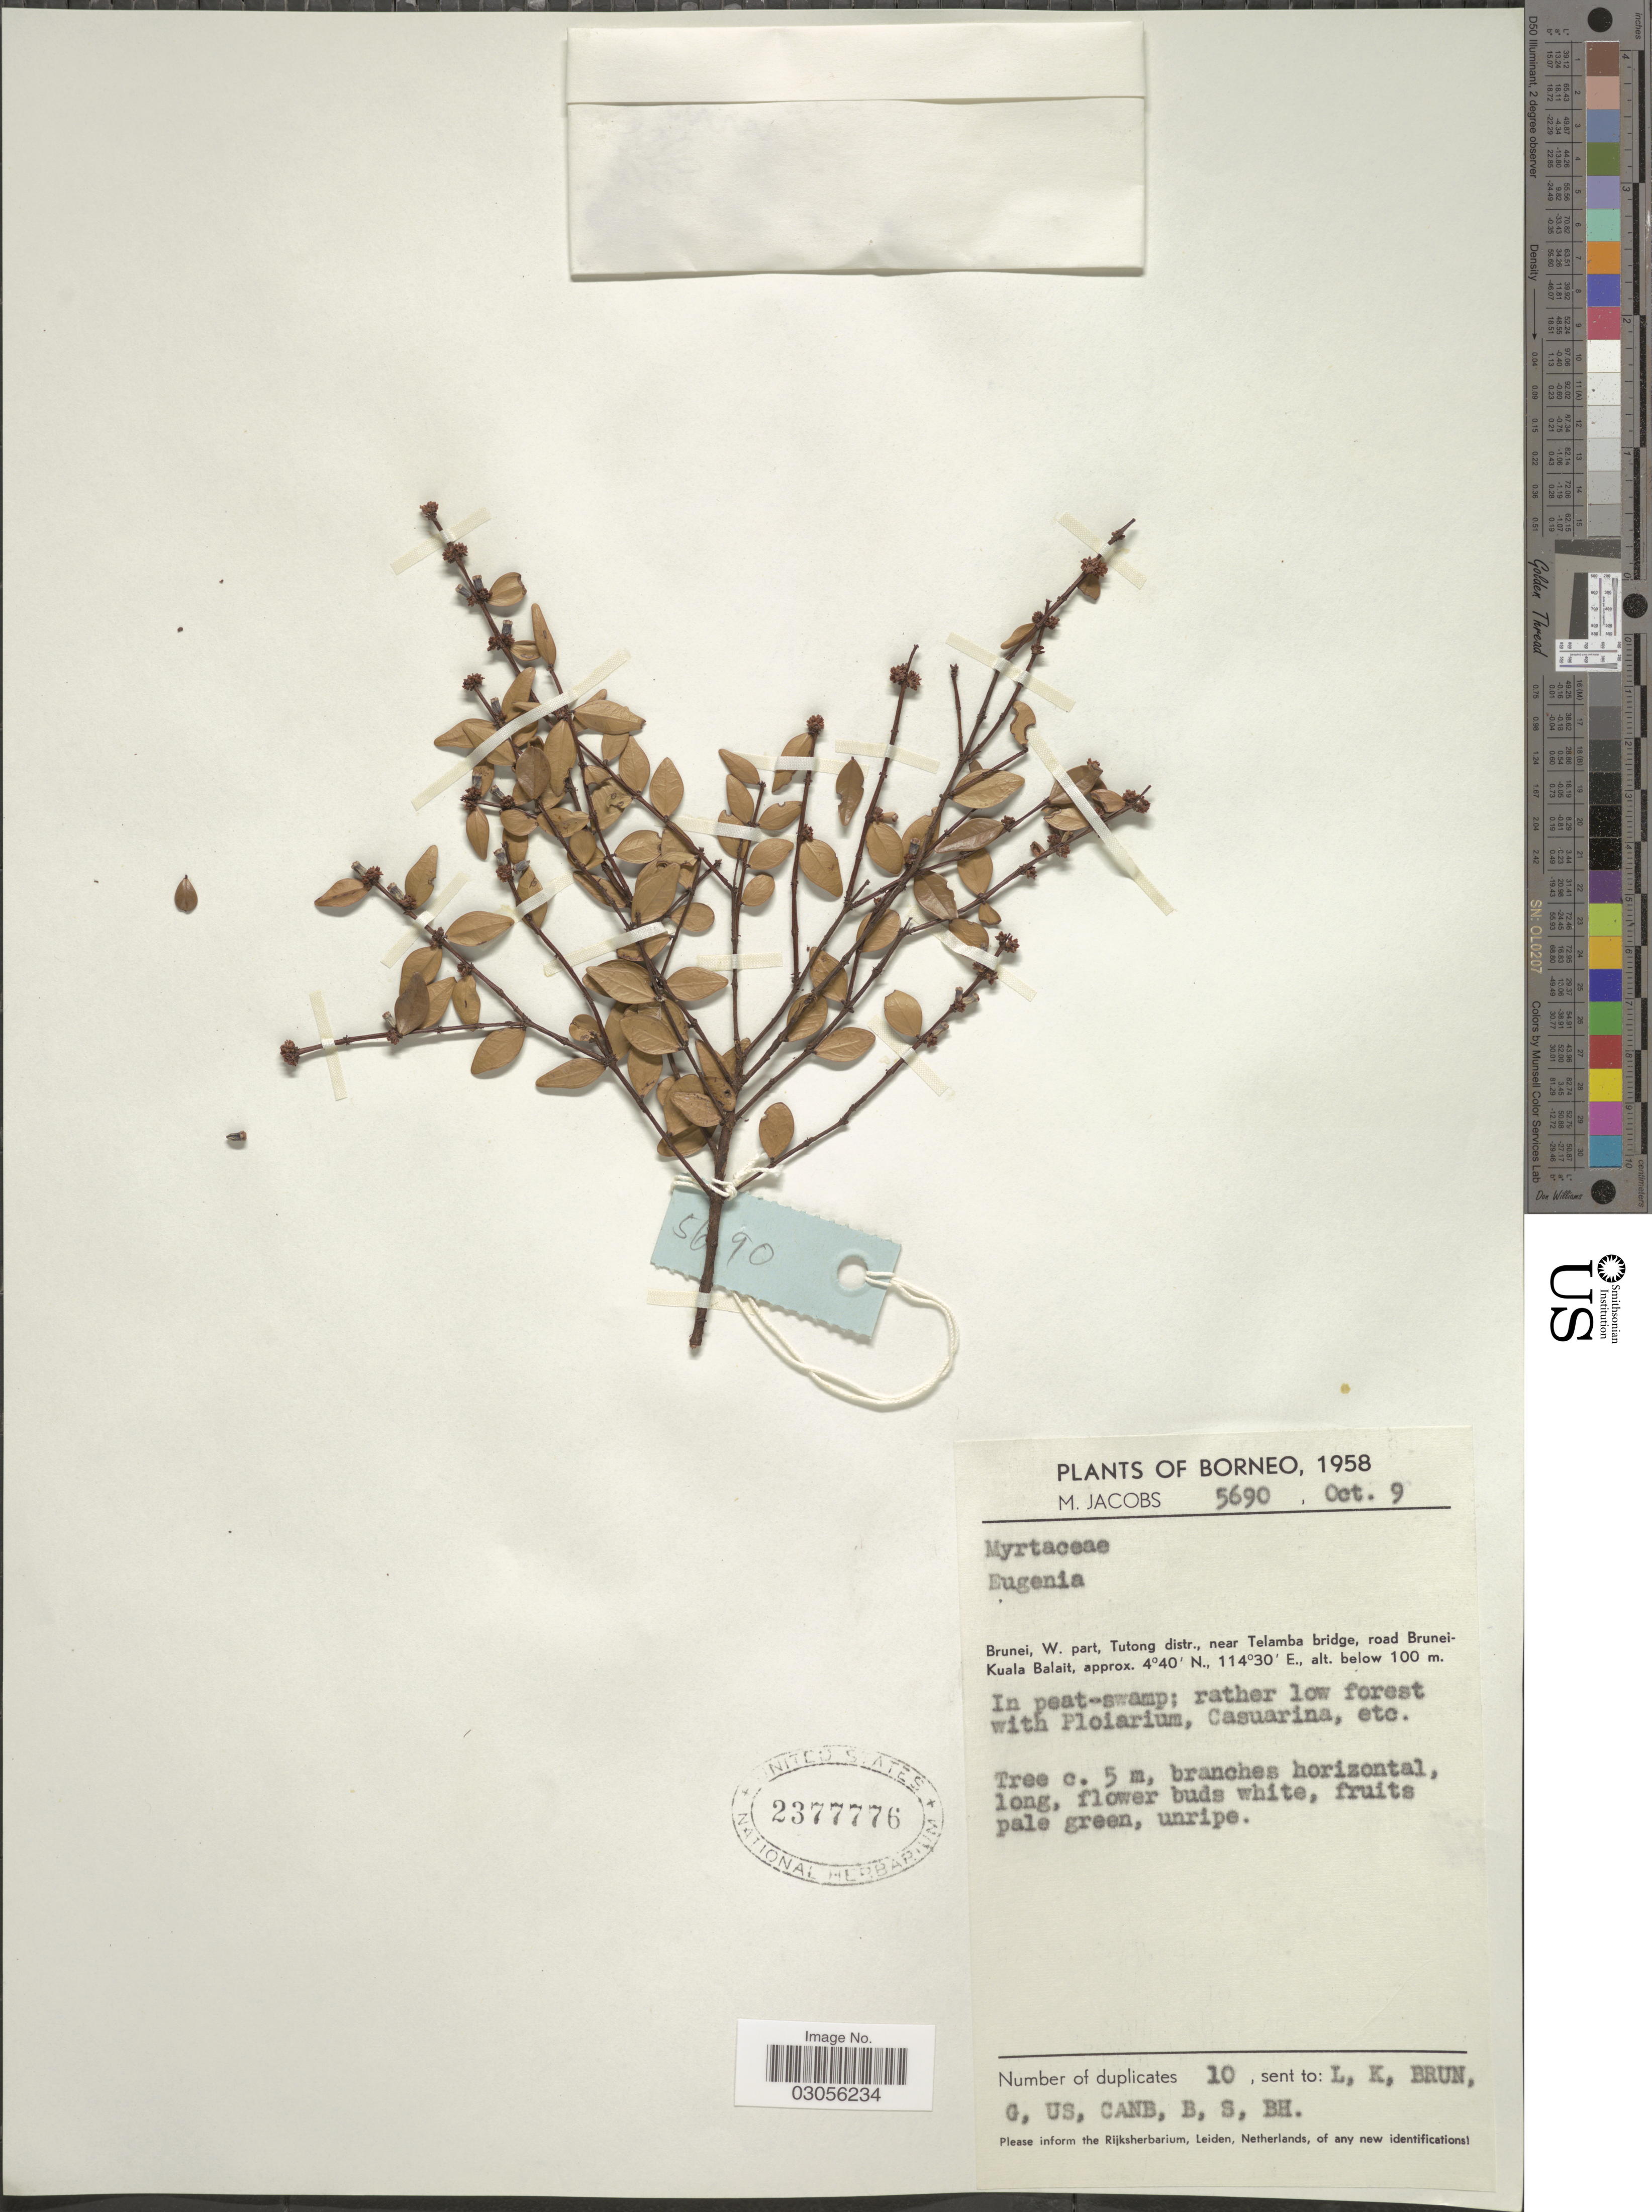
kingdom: Plantae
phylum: Tracheophyta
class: Magnoliopsida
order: Myrtales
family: Myrtaceae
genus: Eugenia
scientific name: Eugenia sp.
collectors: M. Jacobs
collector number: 5690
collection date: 1958-10-09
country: Brunei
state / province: Brunei and Muara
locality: Borneo. Brunei, W. part, Tutong distr., near Telamba bridge, road Brunei-Kuala Balait.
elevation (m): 100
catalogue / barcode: US 2377776